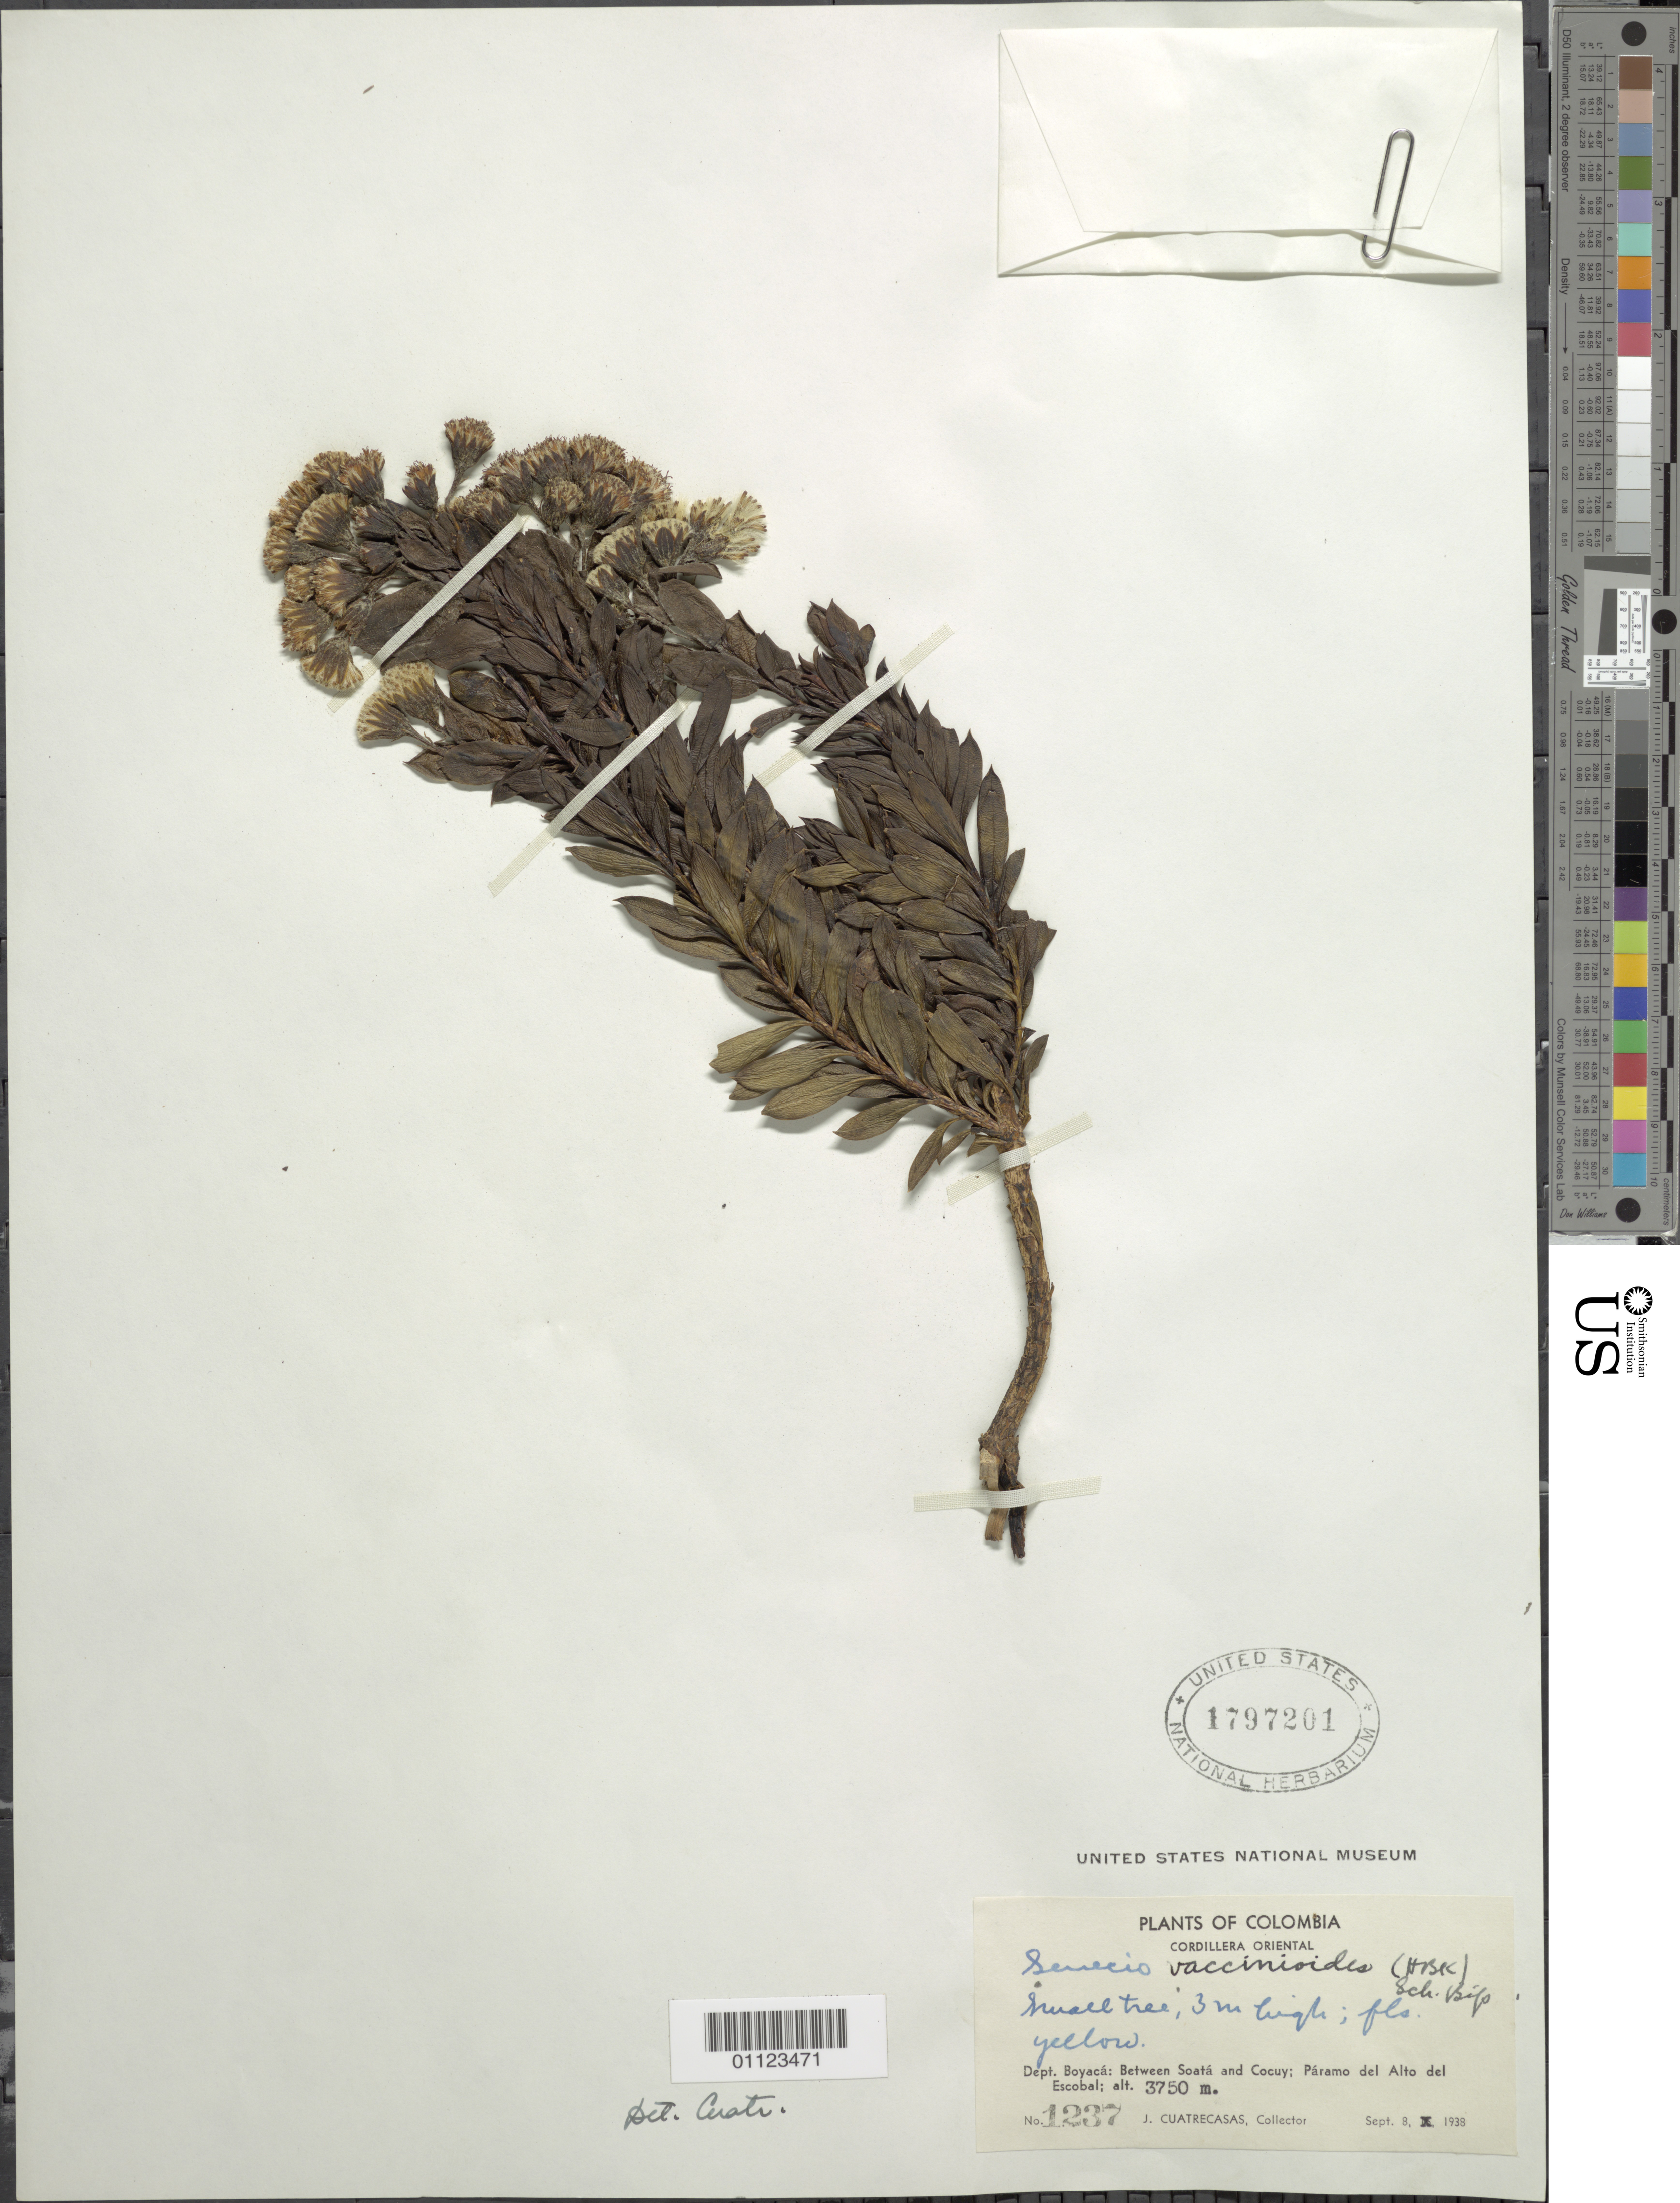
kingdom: Plantae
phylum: Tracheophyta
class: Magnoliopsida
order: Asterales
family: Asteraceae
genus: Pentacalia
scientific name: Pentacalia vaccinioides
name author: (Kunth) Cuatrec.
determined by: Cuatrecasas, J.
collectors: J. Cuatrecasas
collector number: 1237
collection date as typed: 08 Sep 1938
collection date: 1938-09-08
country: Colombia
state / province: Boyacá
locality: Between Soata and Cocuy, Páramo del Alto del Escobal.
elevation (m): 3750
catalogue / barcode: US 1797201